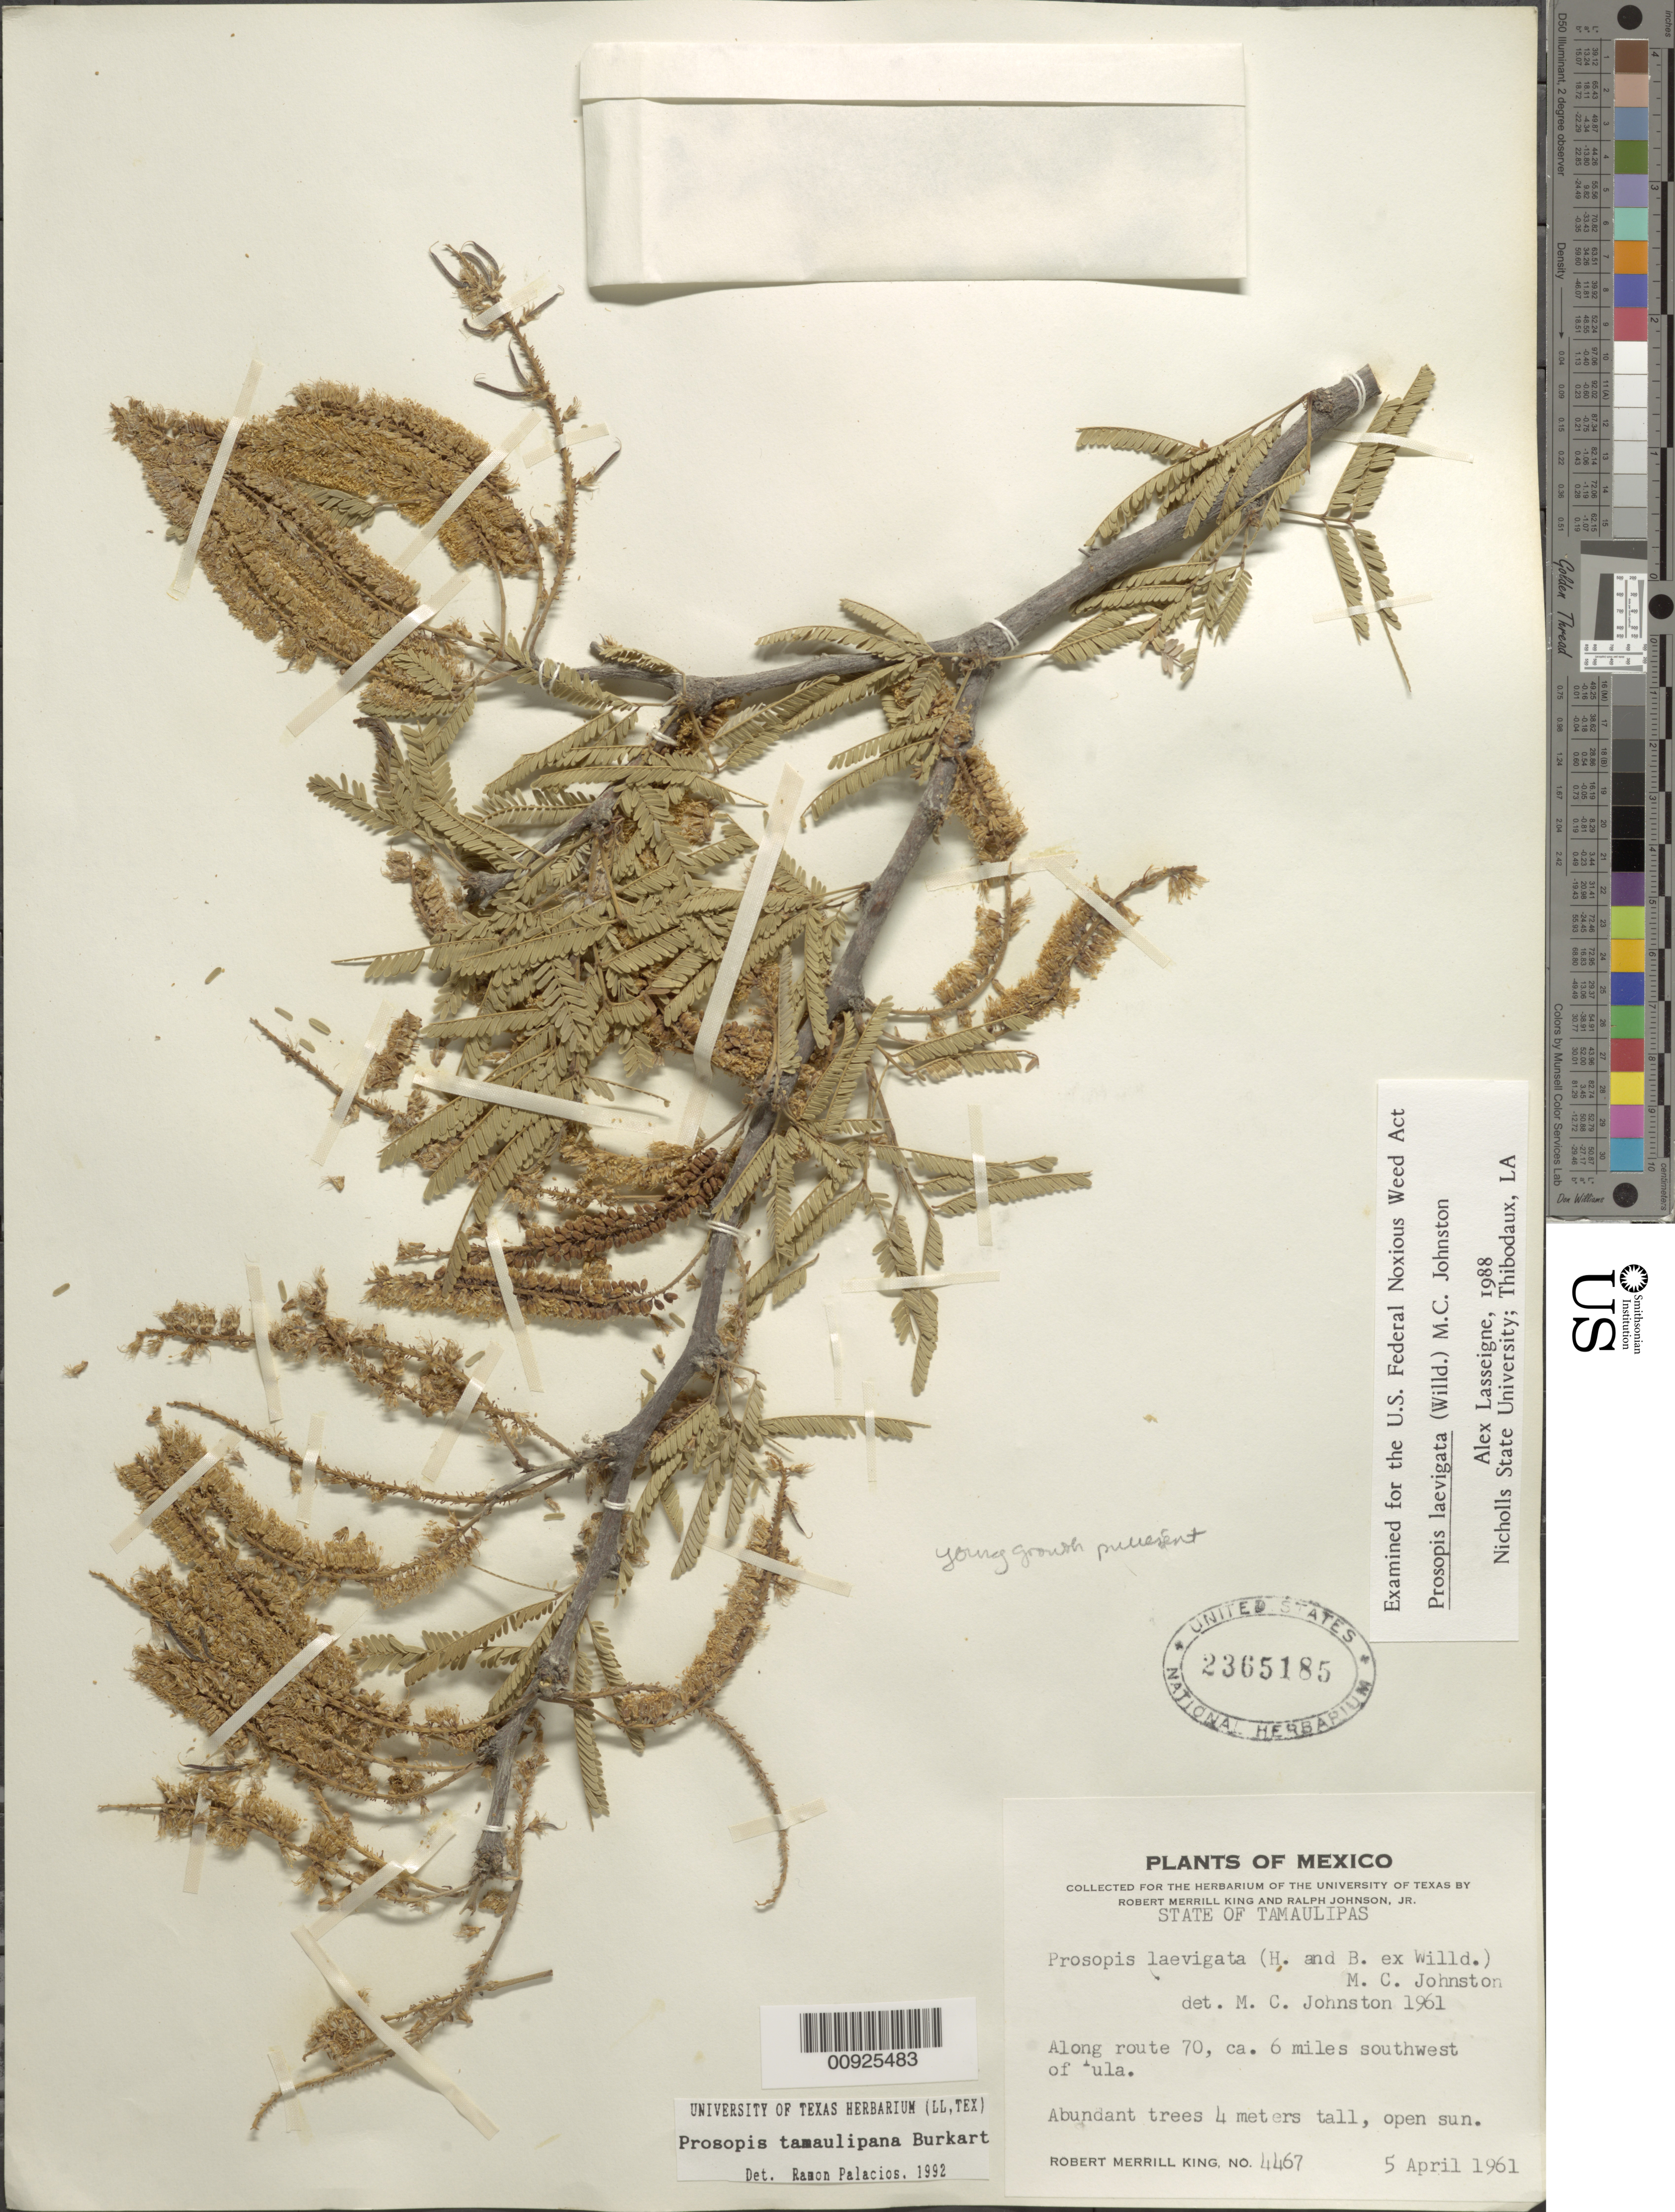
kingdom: Plantae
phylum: Tracheophyta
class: Magnoliopsida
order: Fabales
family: Fabaceae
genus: Neltuma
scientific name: Neltuma palmeri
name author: Britton & Rose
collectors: R. M. King & R. Johnson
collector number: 4467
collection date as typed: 05 Apr 1961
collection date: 1961-04-05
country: Mexico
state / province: Tamaulipas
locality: Along route 70, ca. 6 miles southwest of Tula.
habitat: Open sun.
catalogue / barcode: US 2365185